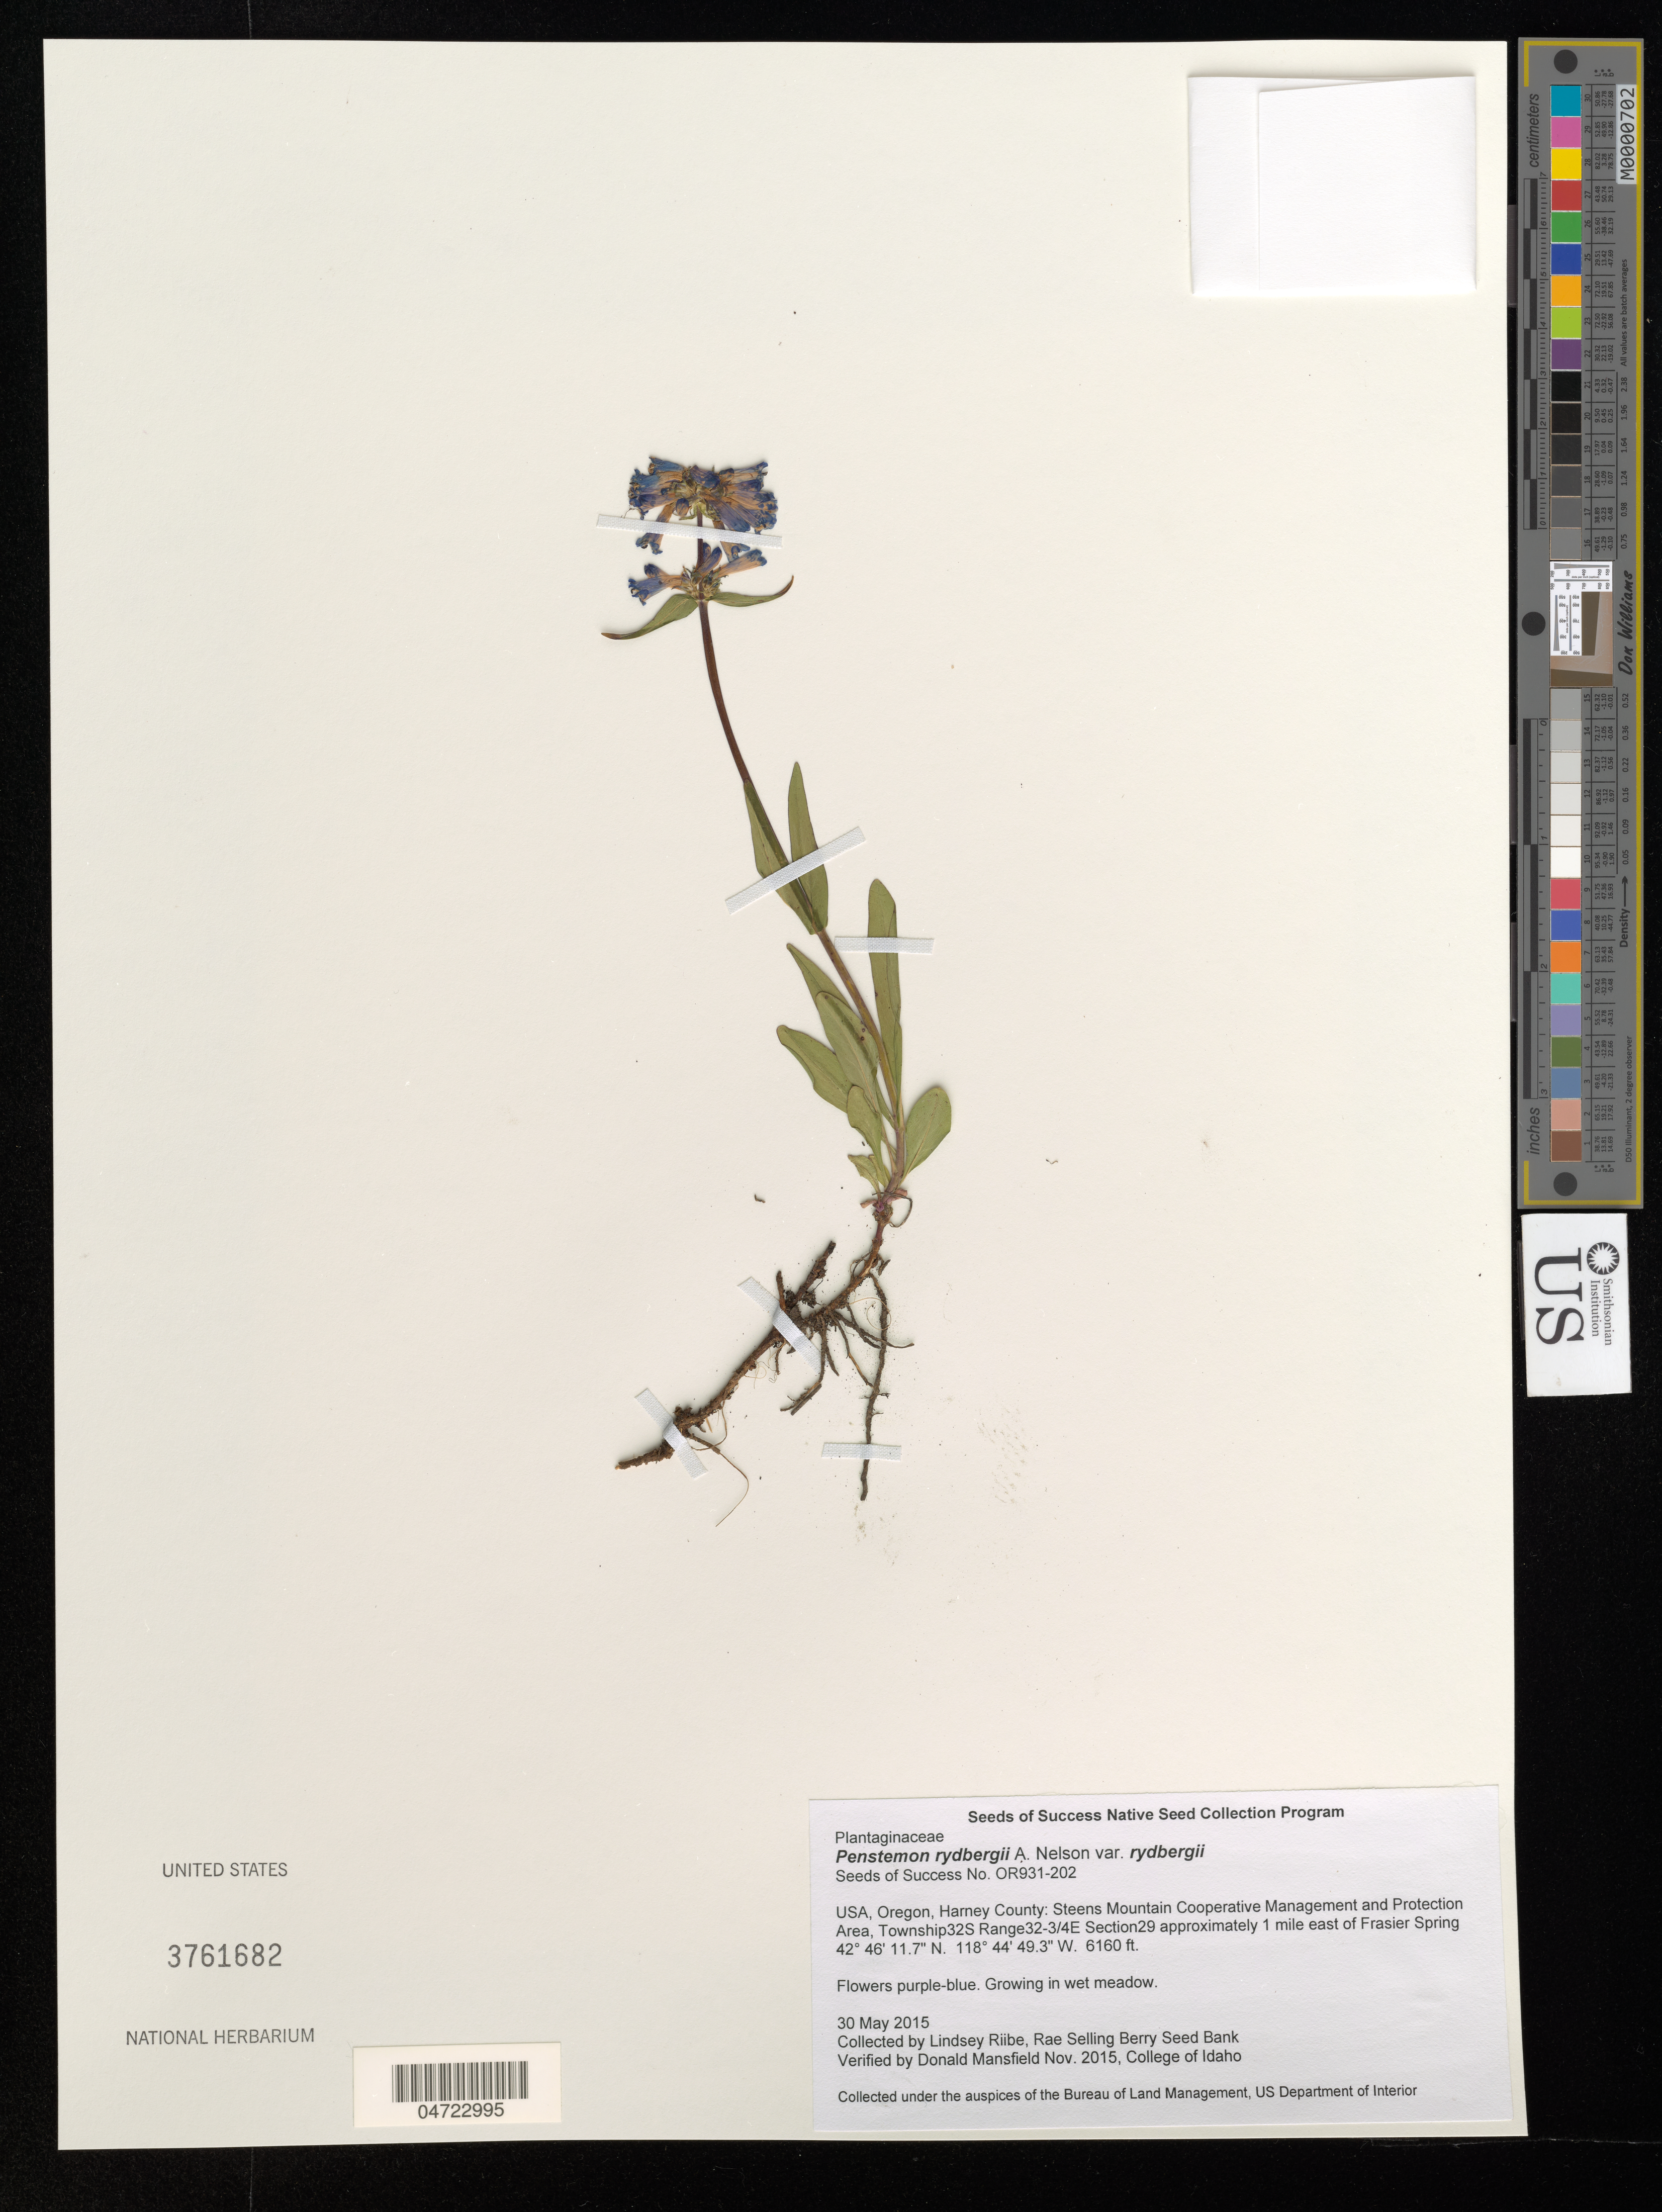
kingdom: Plantae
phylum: Tracheophyta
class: Magnoliopsida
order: Lamiales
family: Plantaginaceae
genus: Penstemon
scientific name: Penstemon rydbergii var. rydbergii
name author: A. Nelson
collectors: L. Riibe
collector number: OR931-202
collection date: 2015-05-30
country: United States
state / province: Oregon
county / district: Harney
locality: Harney County: Steens Mountain Cooperative Management and Protection Area, Township32S Range32-3/4E Section 29 approximately 1 mile east of Frasier Spring.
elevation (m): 1878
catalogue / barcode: US 3761682